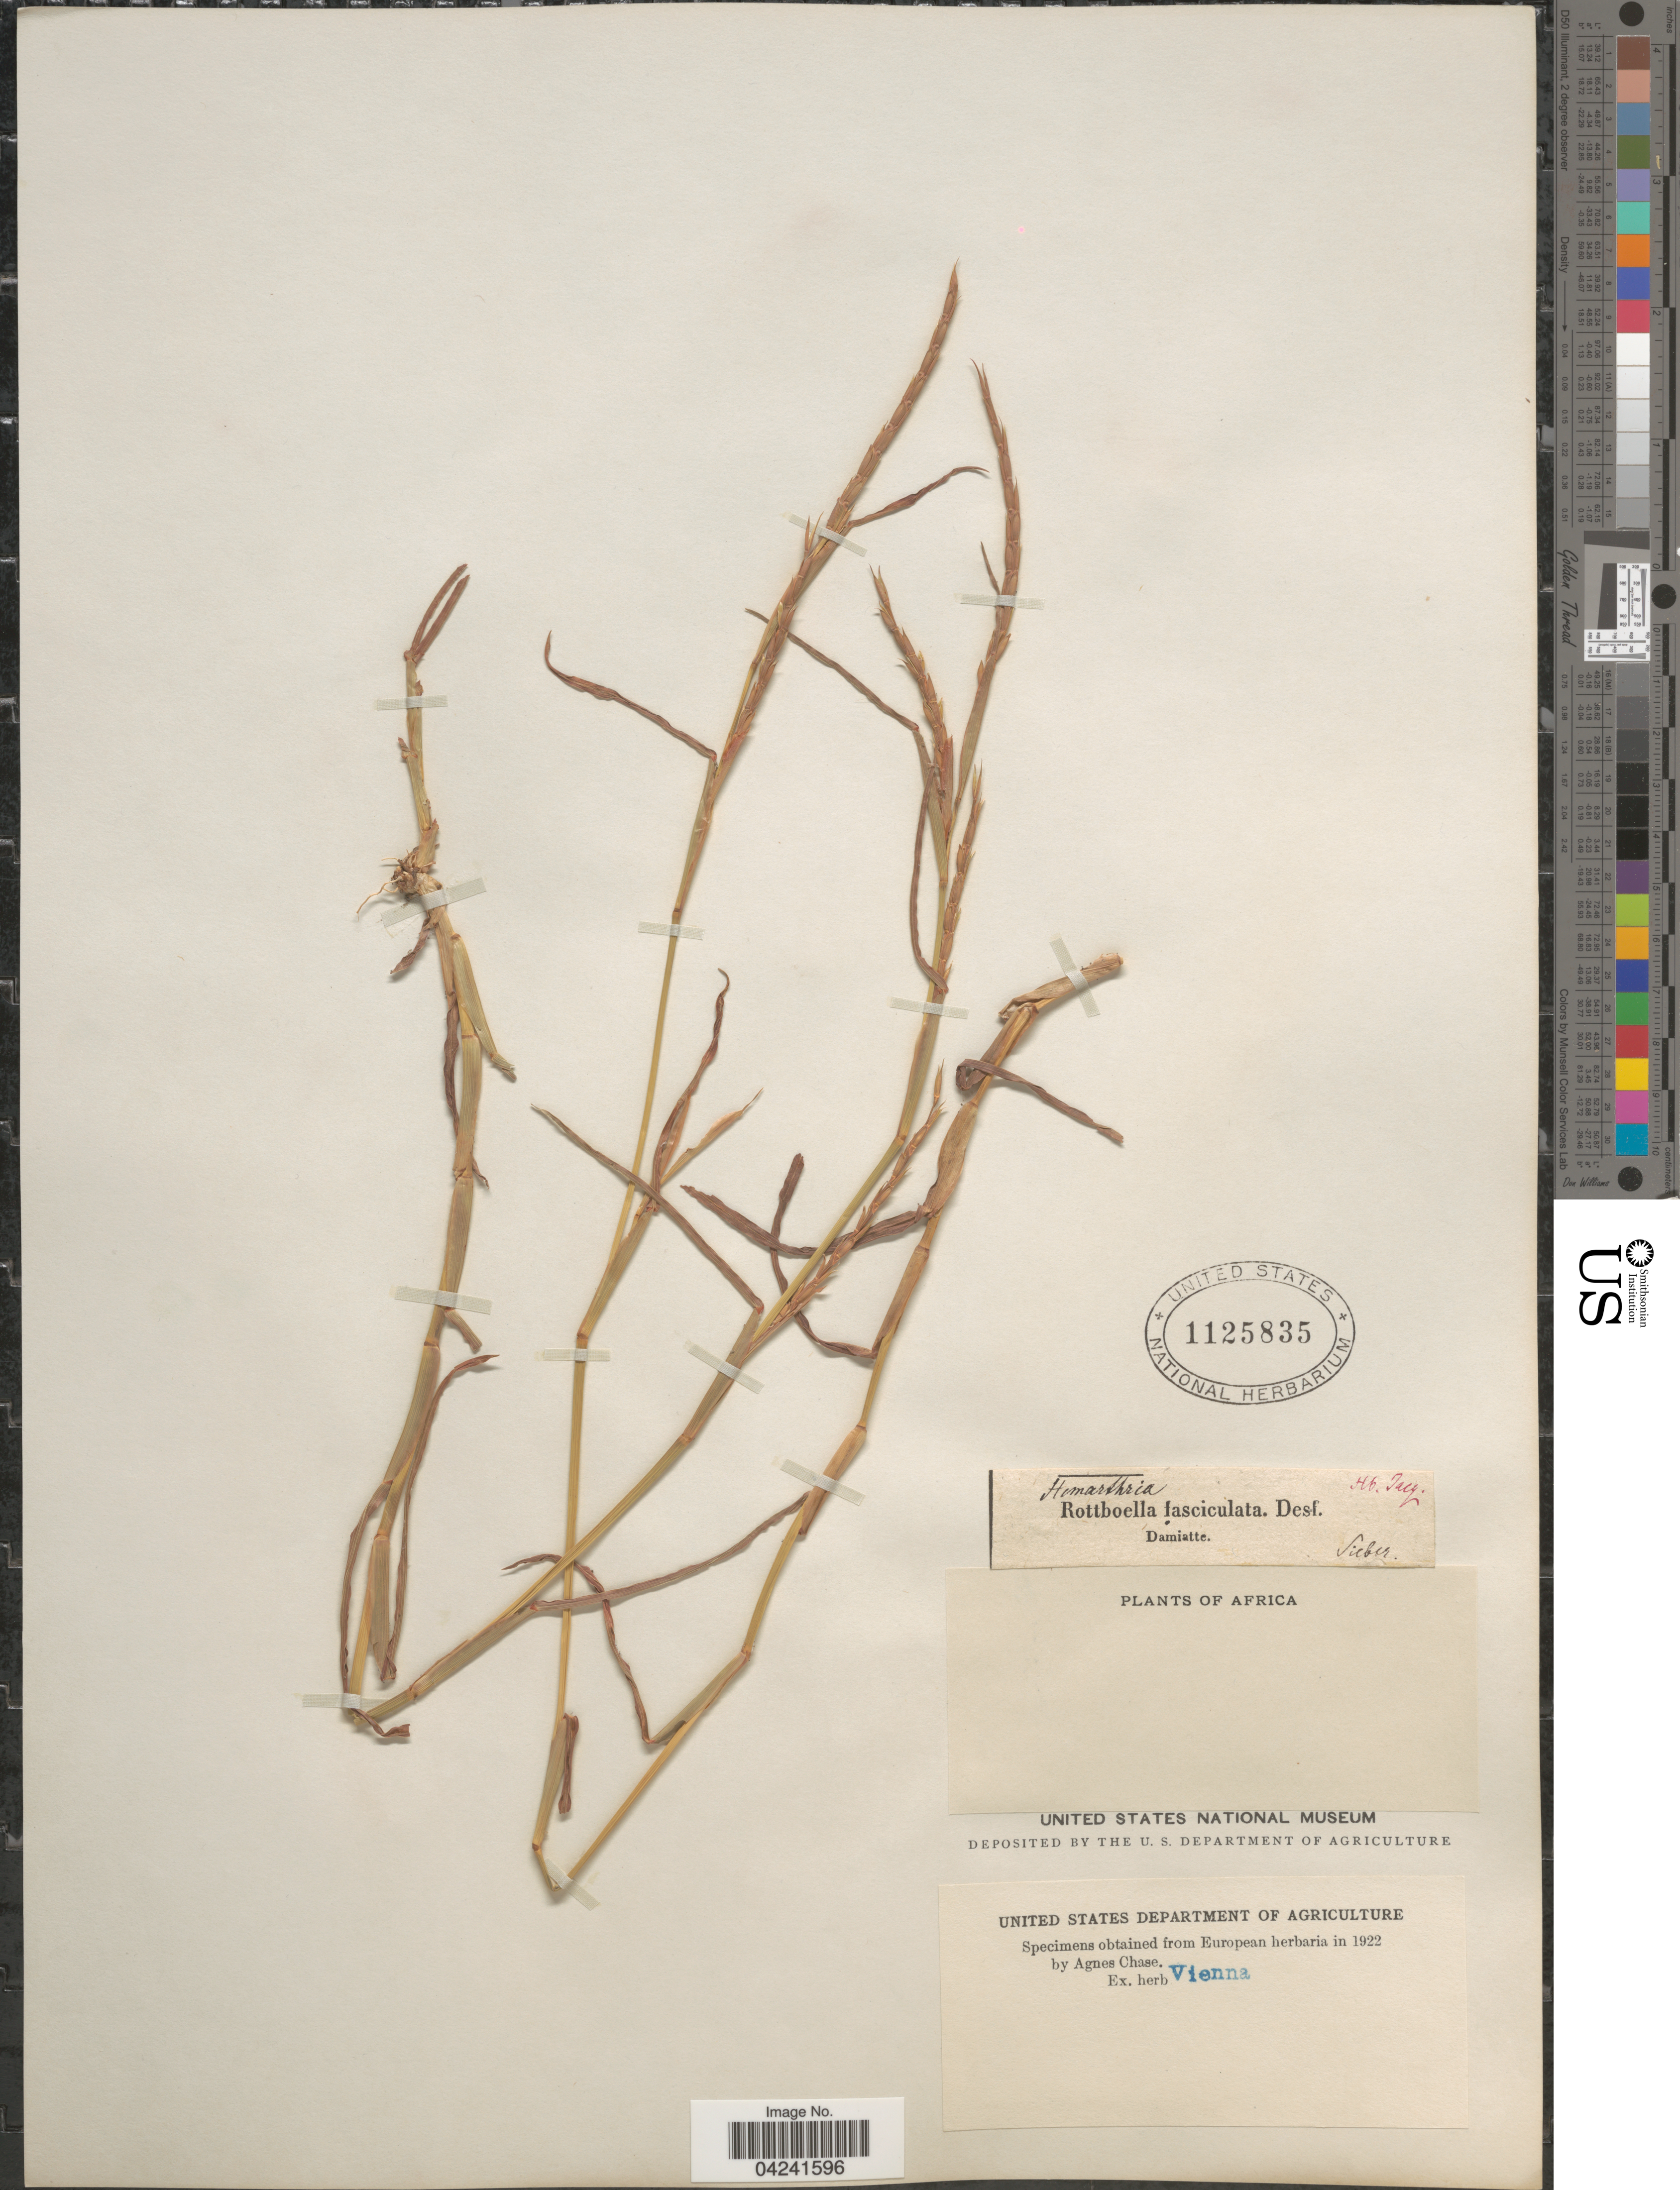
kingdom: Plantae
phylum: Tracheophyta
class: Liliopsida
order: Poales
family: Poaceae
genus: Hemarthria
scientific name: Hemarthria compressa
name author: (L.) R. Br.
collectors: -- Sieber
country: Egypt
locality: Damiatte. Africa.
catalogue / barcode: US 1125835